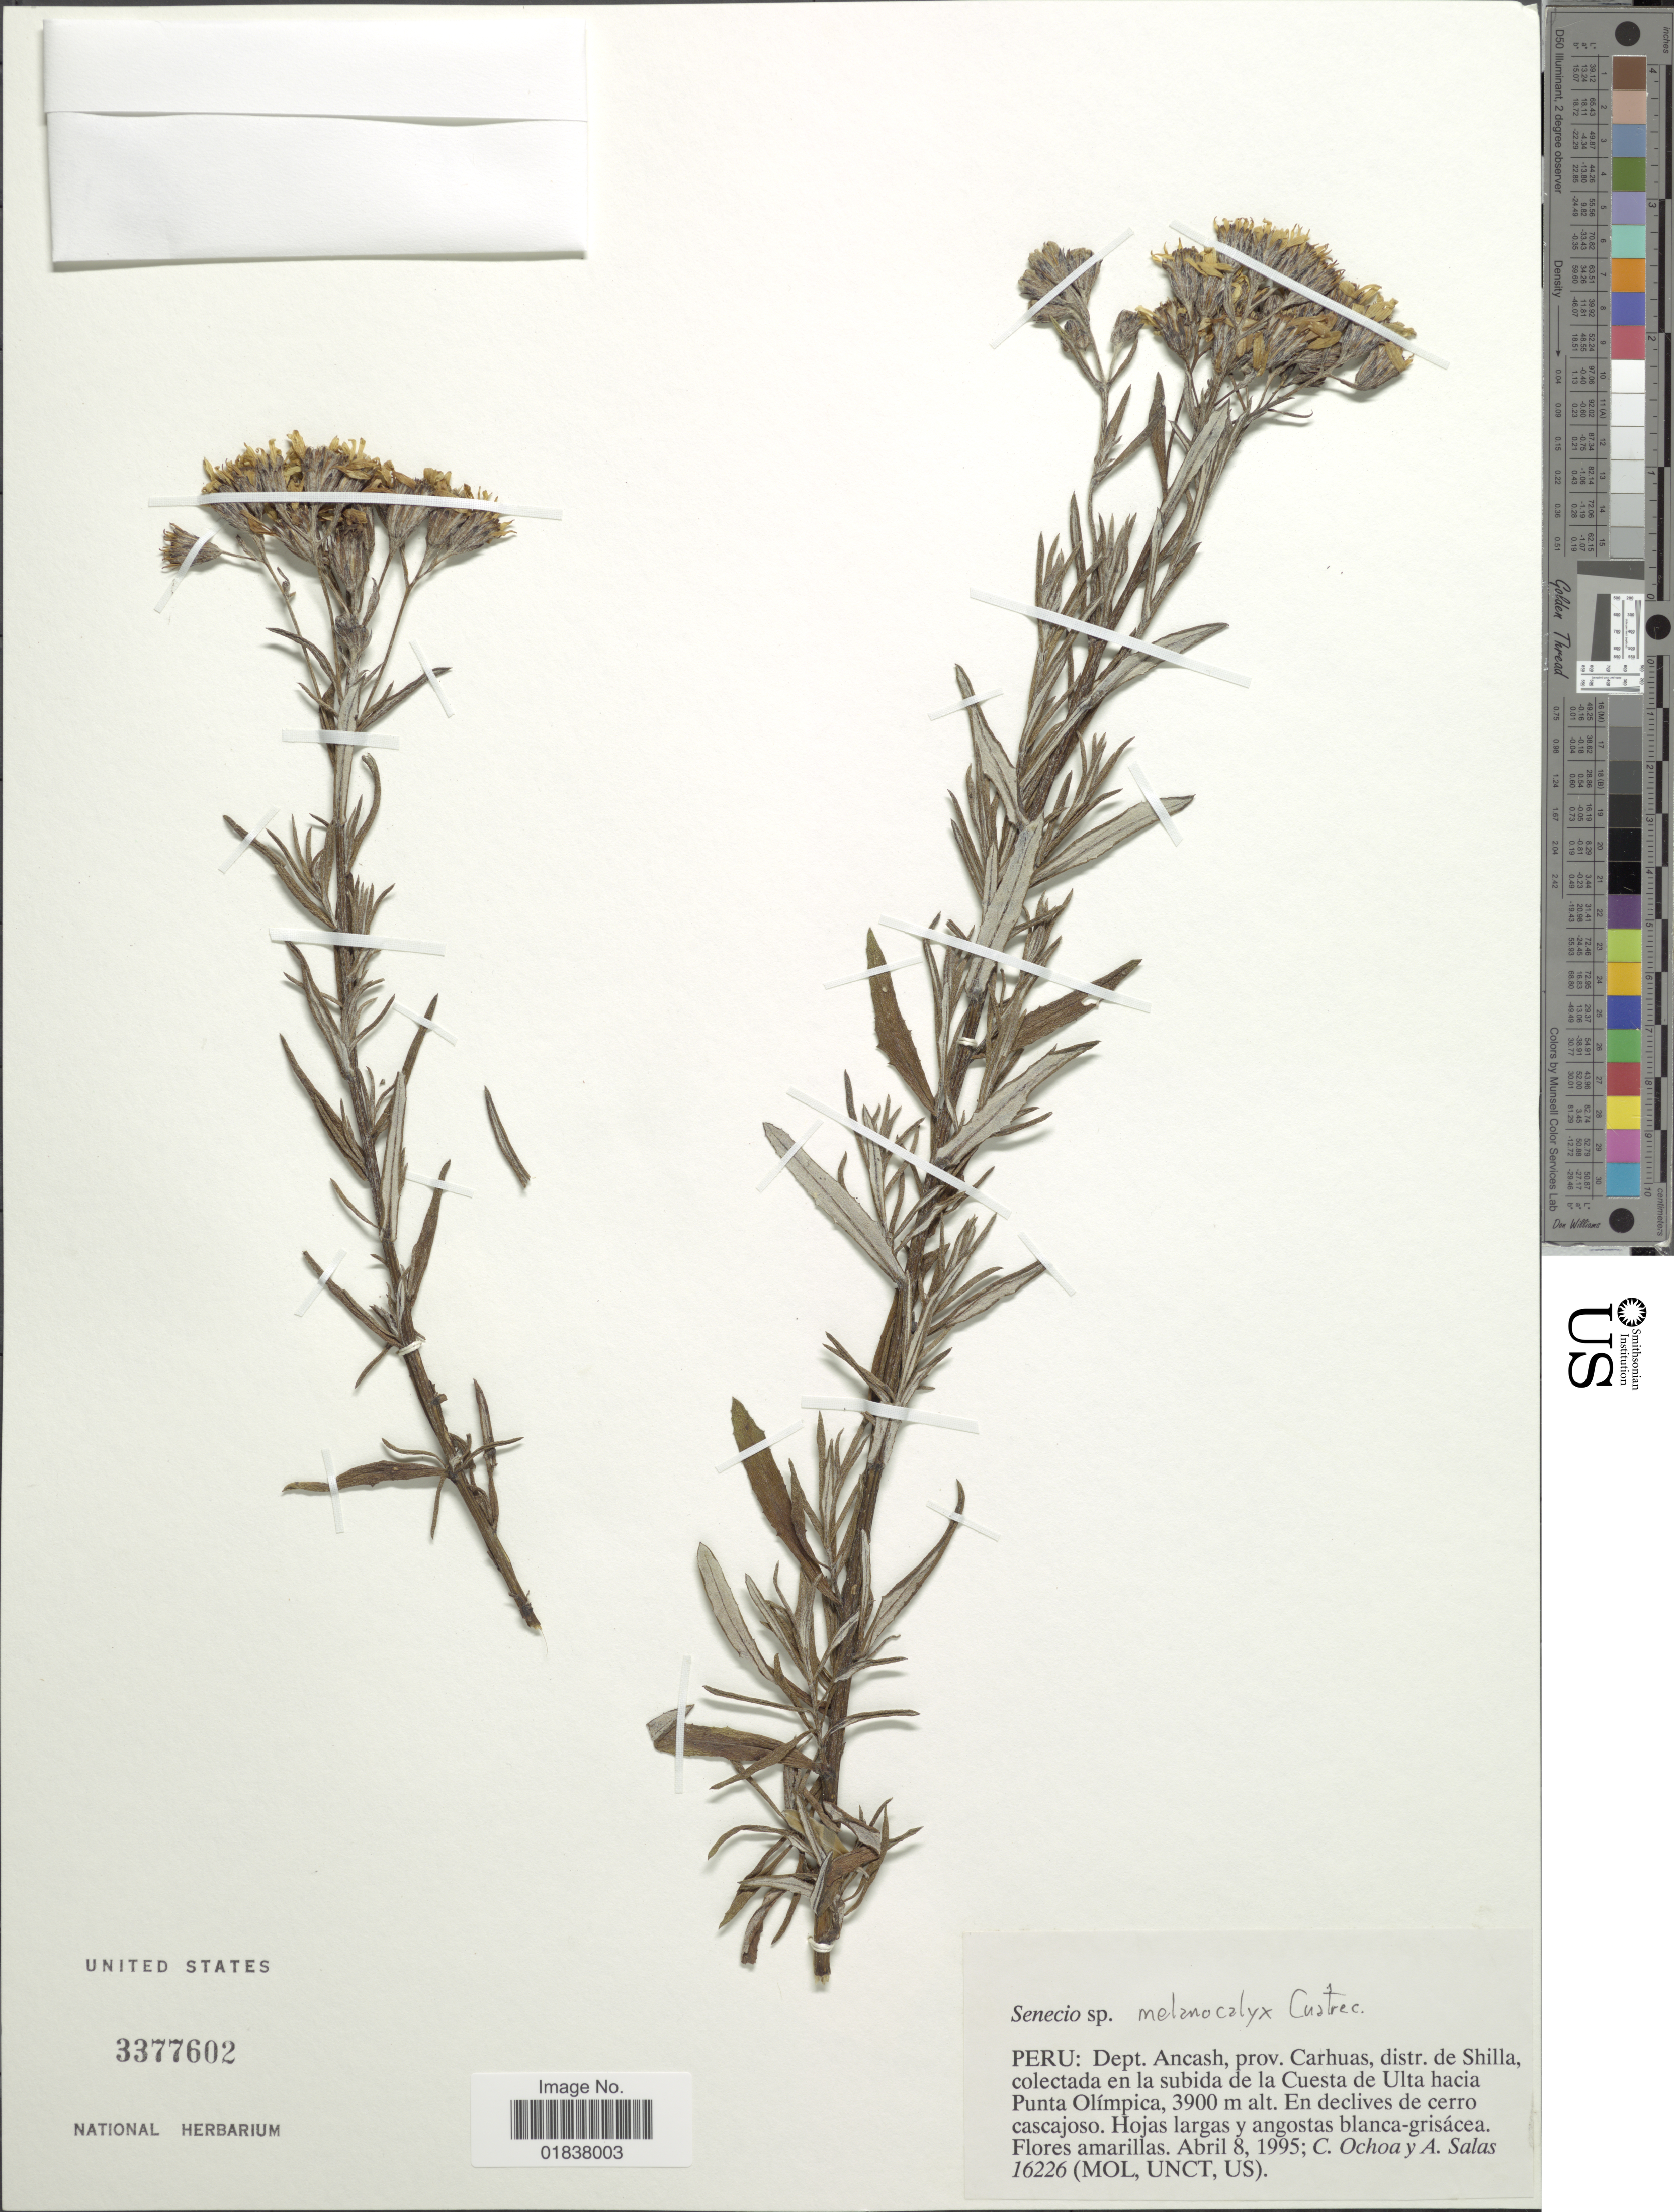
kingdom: Plantae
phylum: Tracheophyta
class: Magnoliopsida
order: Asterales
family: Asteraceae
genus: Senecio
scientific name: Senecio melanocalyx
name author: Cuatrec.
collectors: C. Ochoa & A. Salas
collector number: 16226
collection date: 1995-04-08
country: Peru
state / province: Ancash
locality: Prov. Carhuas, Distr. de Shilla, colectada en la subida de la Cuesta de Ulta hacia Punta Olimpica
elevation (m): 3900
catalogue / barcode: US 3377602